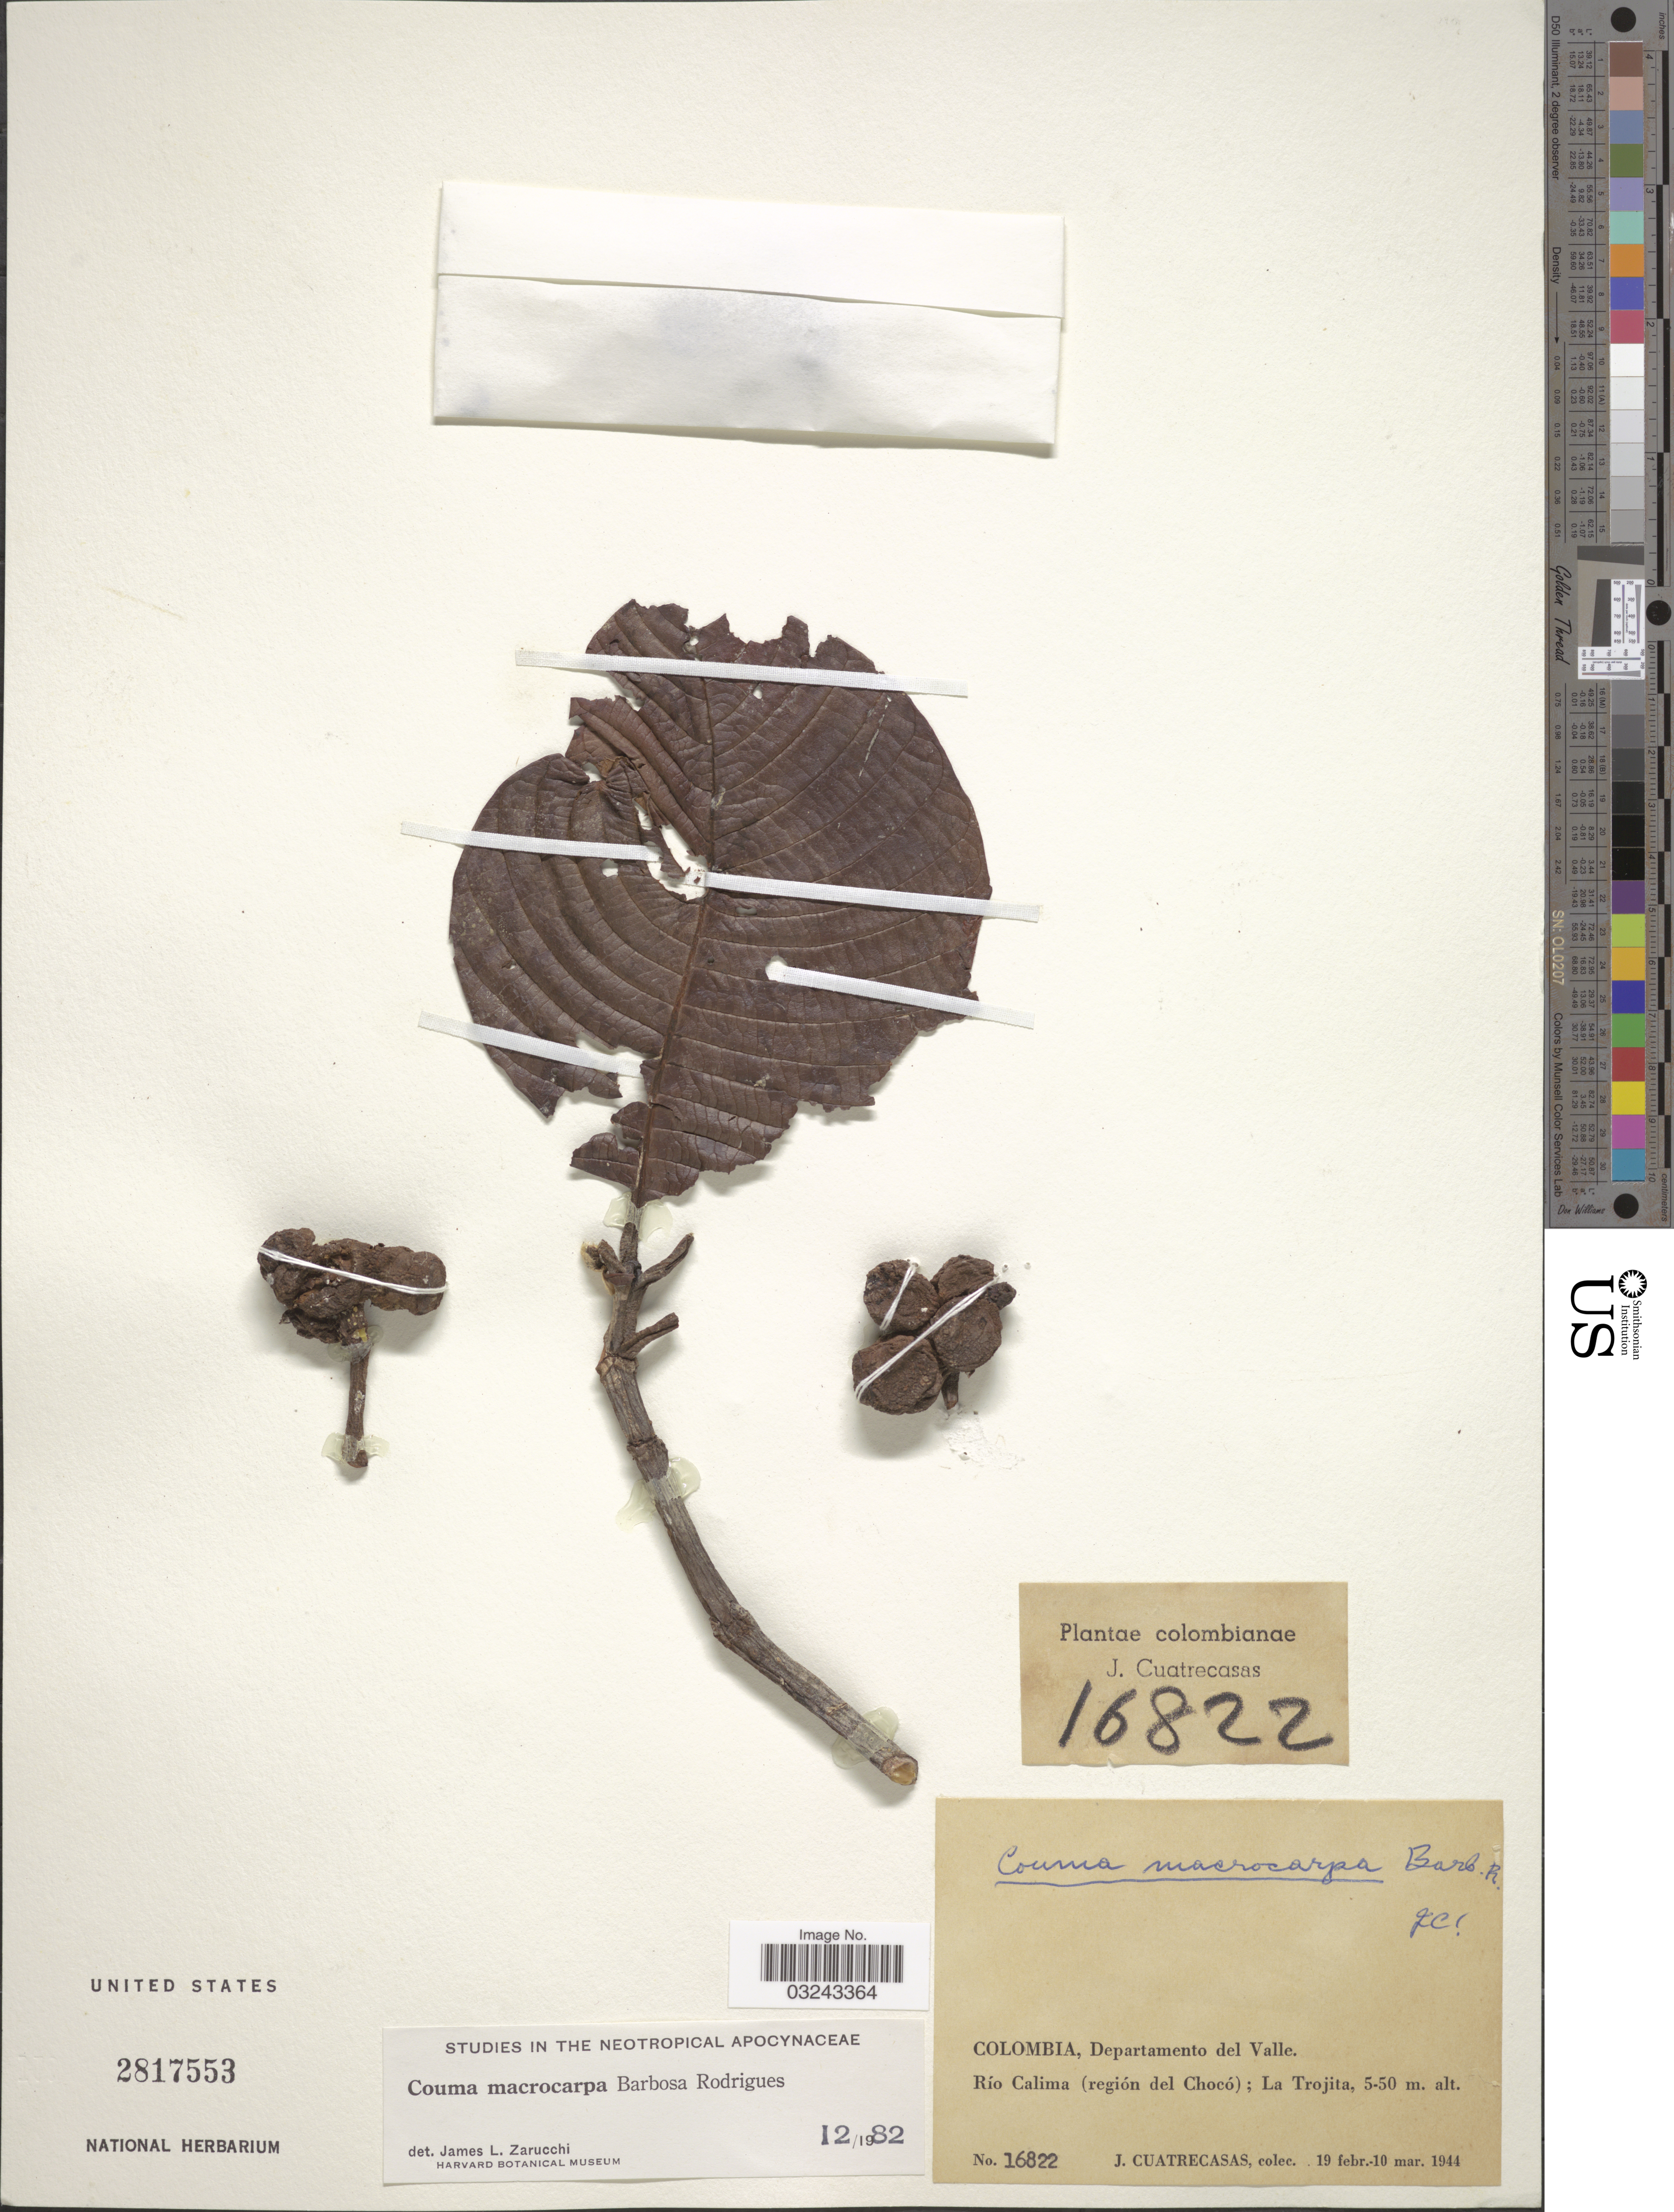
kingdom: Plantae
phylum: Tracheophyta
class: Magnoliopsida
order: Gentianales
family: Apocynaceae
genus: Couma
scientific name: Couma macrocarpa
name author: Barb. Rodr.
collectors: J. Cuatrecasas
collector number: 16822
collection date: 1944-02-19/1944-03-10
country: Colombia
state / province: Valle del Cauca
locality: Departamento del Valle, Río Calima (región del Chocó); La Trojita.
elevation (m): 5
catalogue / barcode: US 2817553